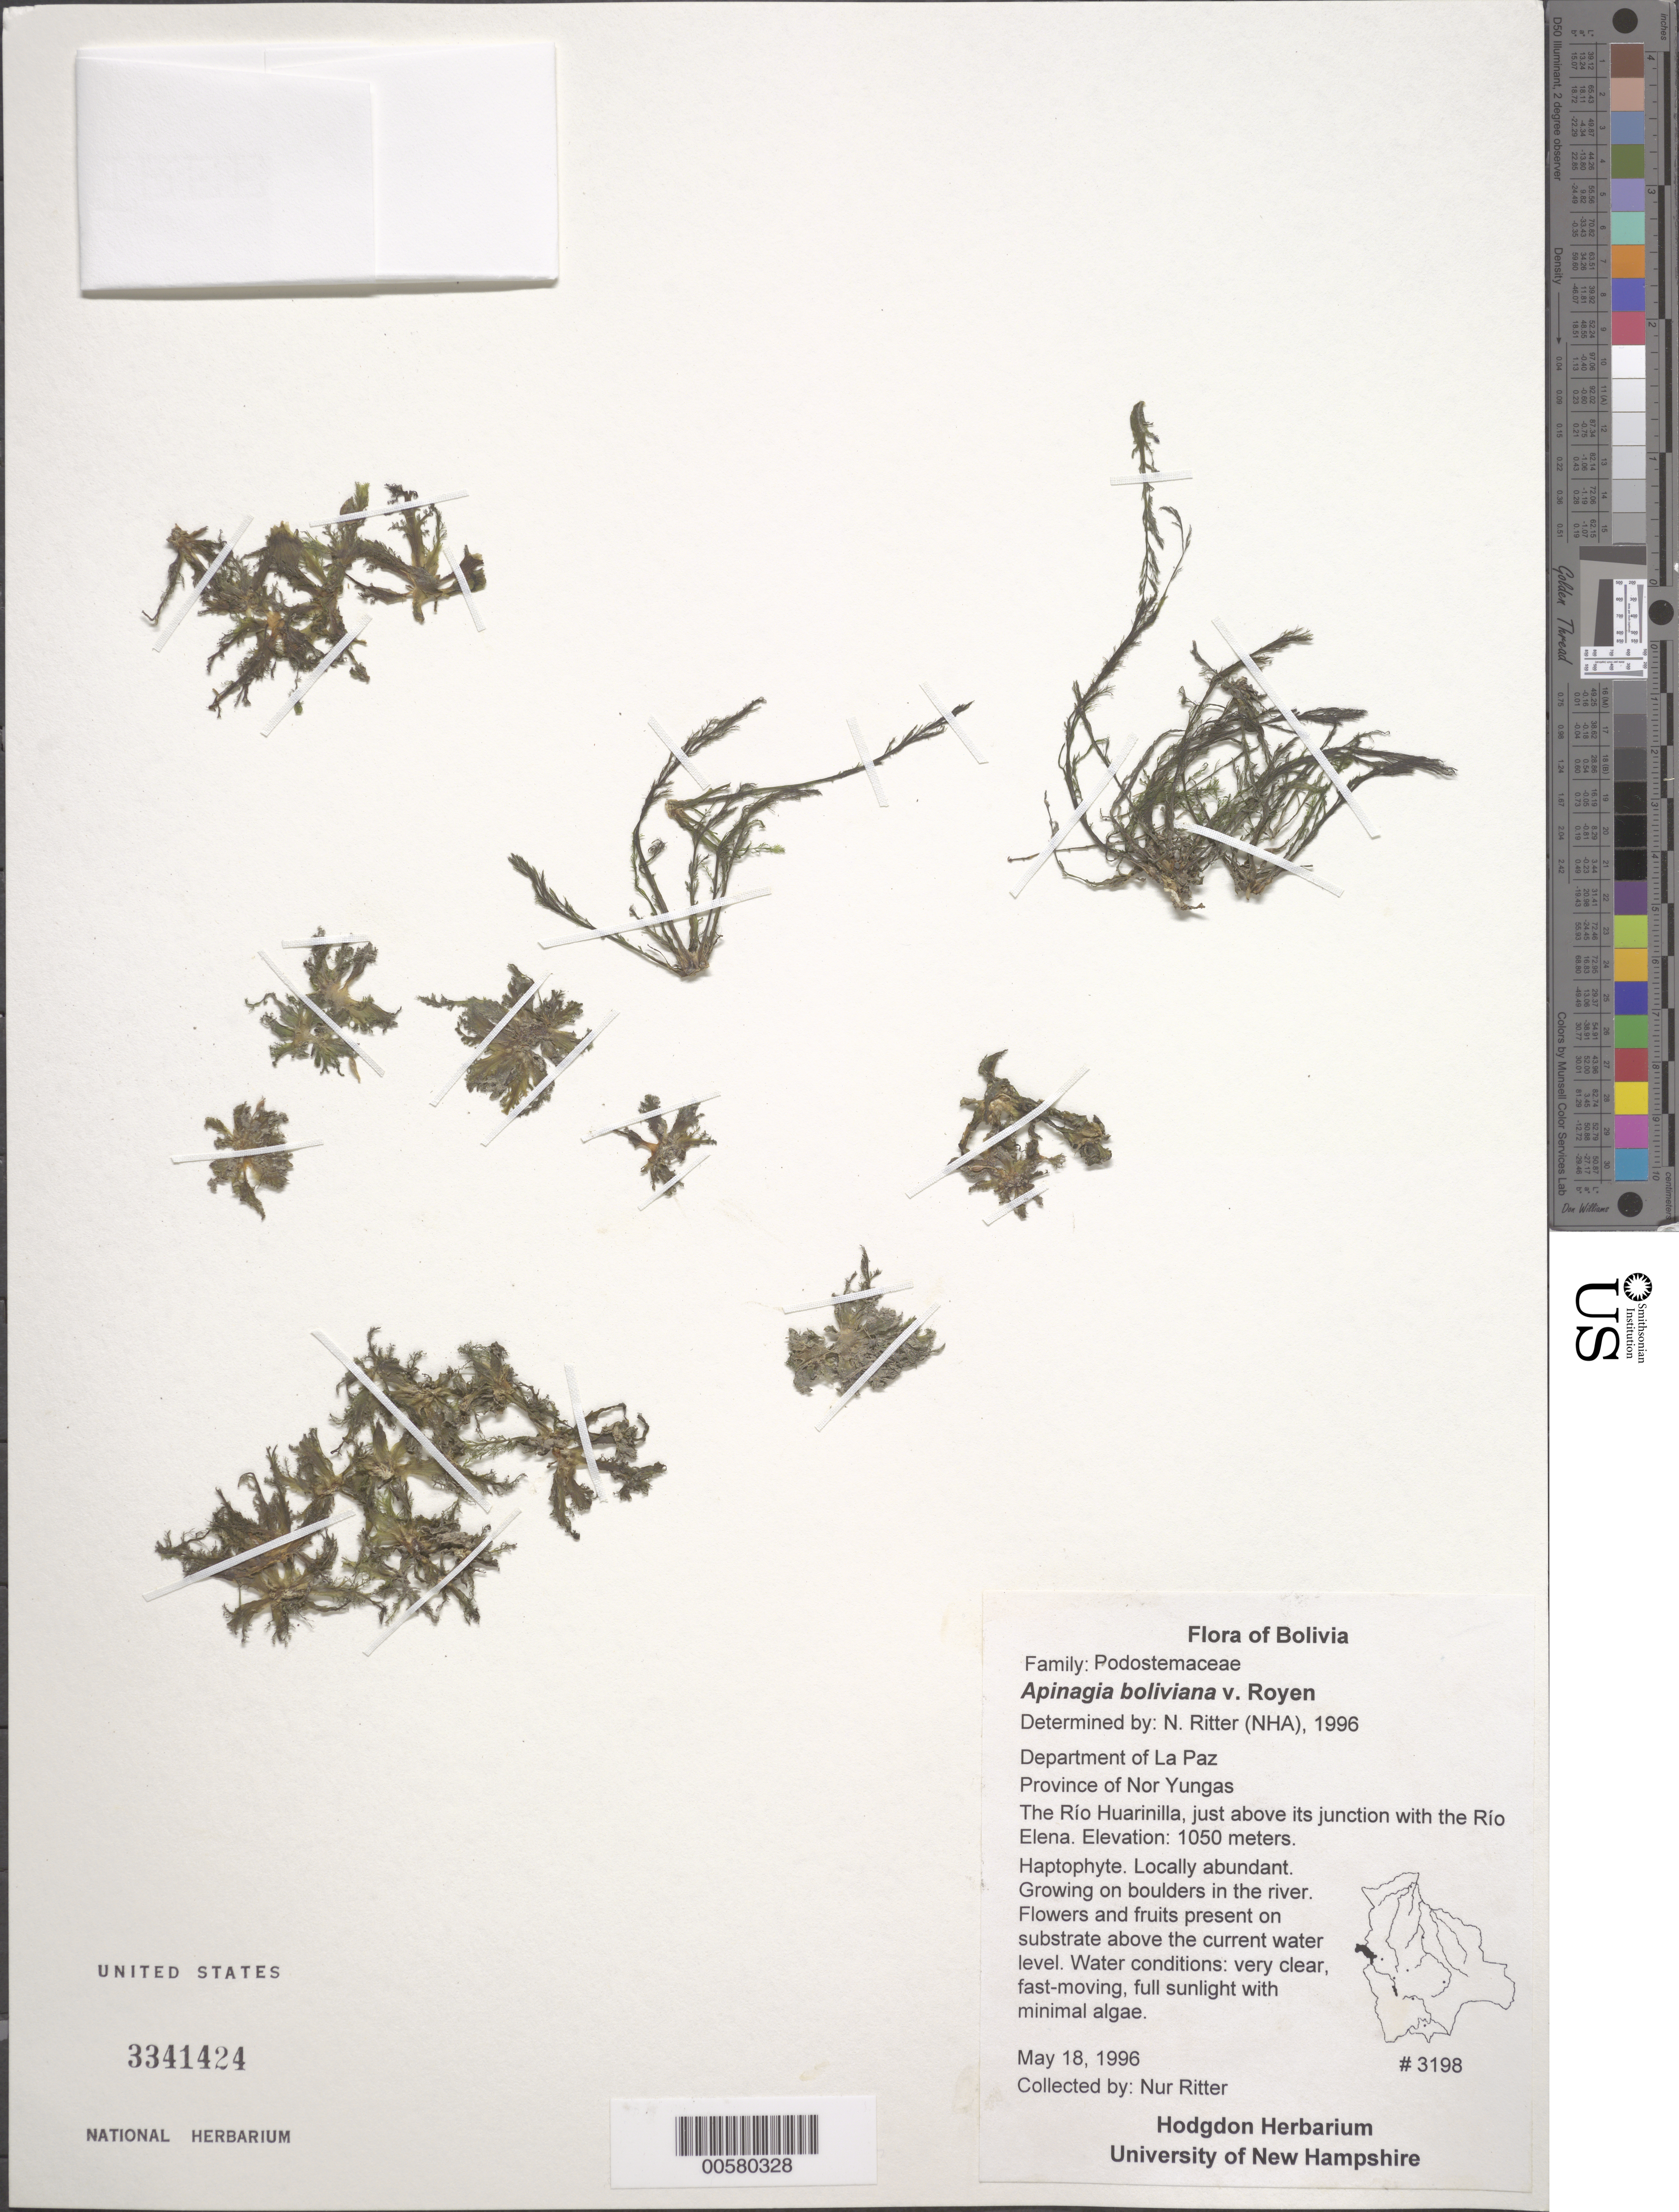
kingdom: Plantae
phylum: Tracheophyta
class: Magnoliopsida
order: Malpighiales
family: Podostemaceae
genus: Apinagia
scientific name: Apinagia boliviana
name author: P. Royen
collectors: N. Ritter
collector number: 3198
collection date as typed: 18 May 1996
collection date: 1996-05-18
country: Bolivia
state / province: La Paz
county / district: Nor Yungas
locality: Rio Huarinilla junction with Rio Elena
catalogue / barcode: US 3341424